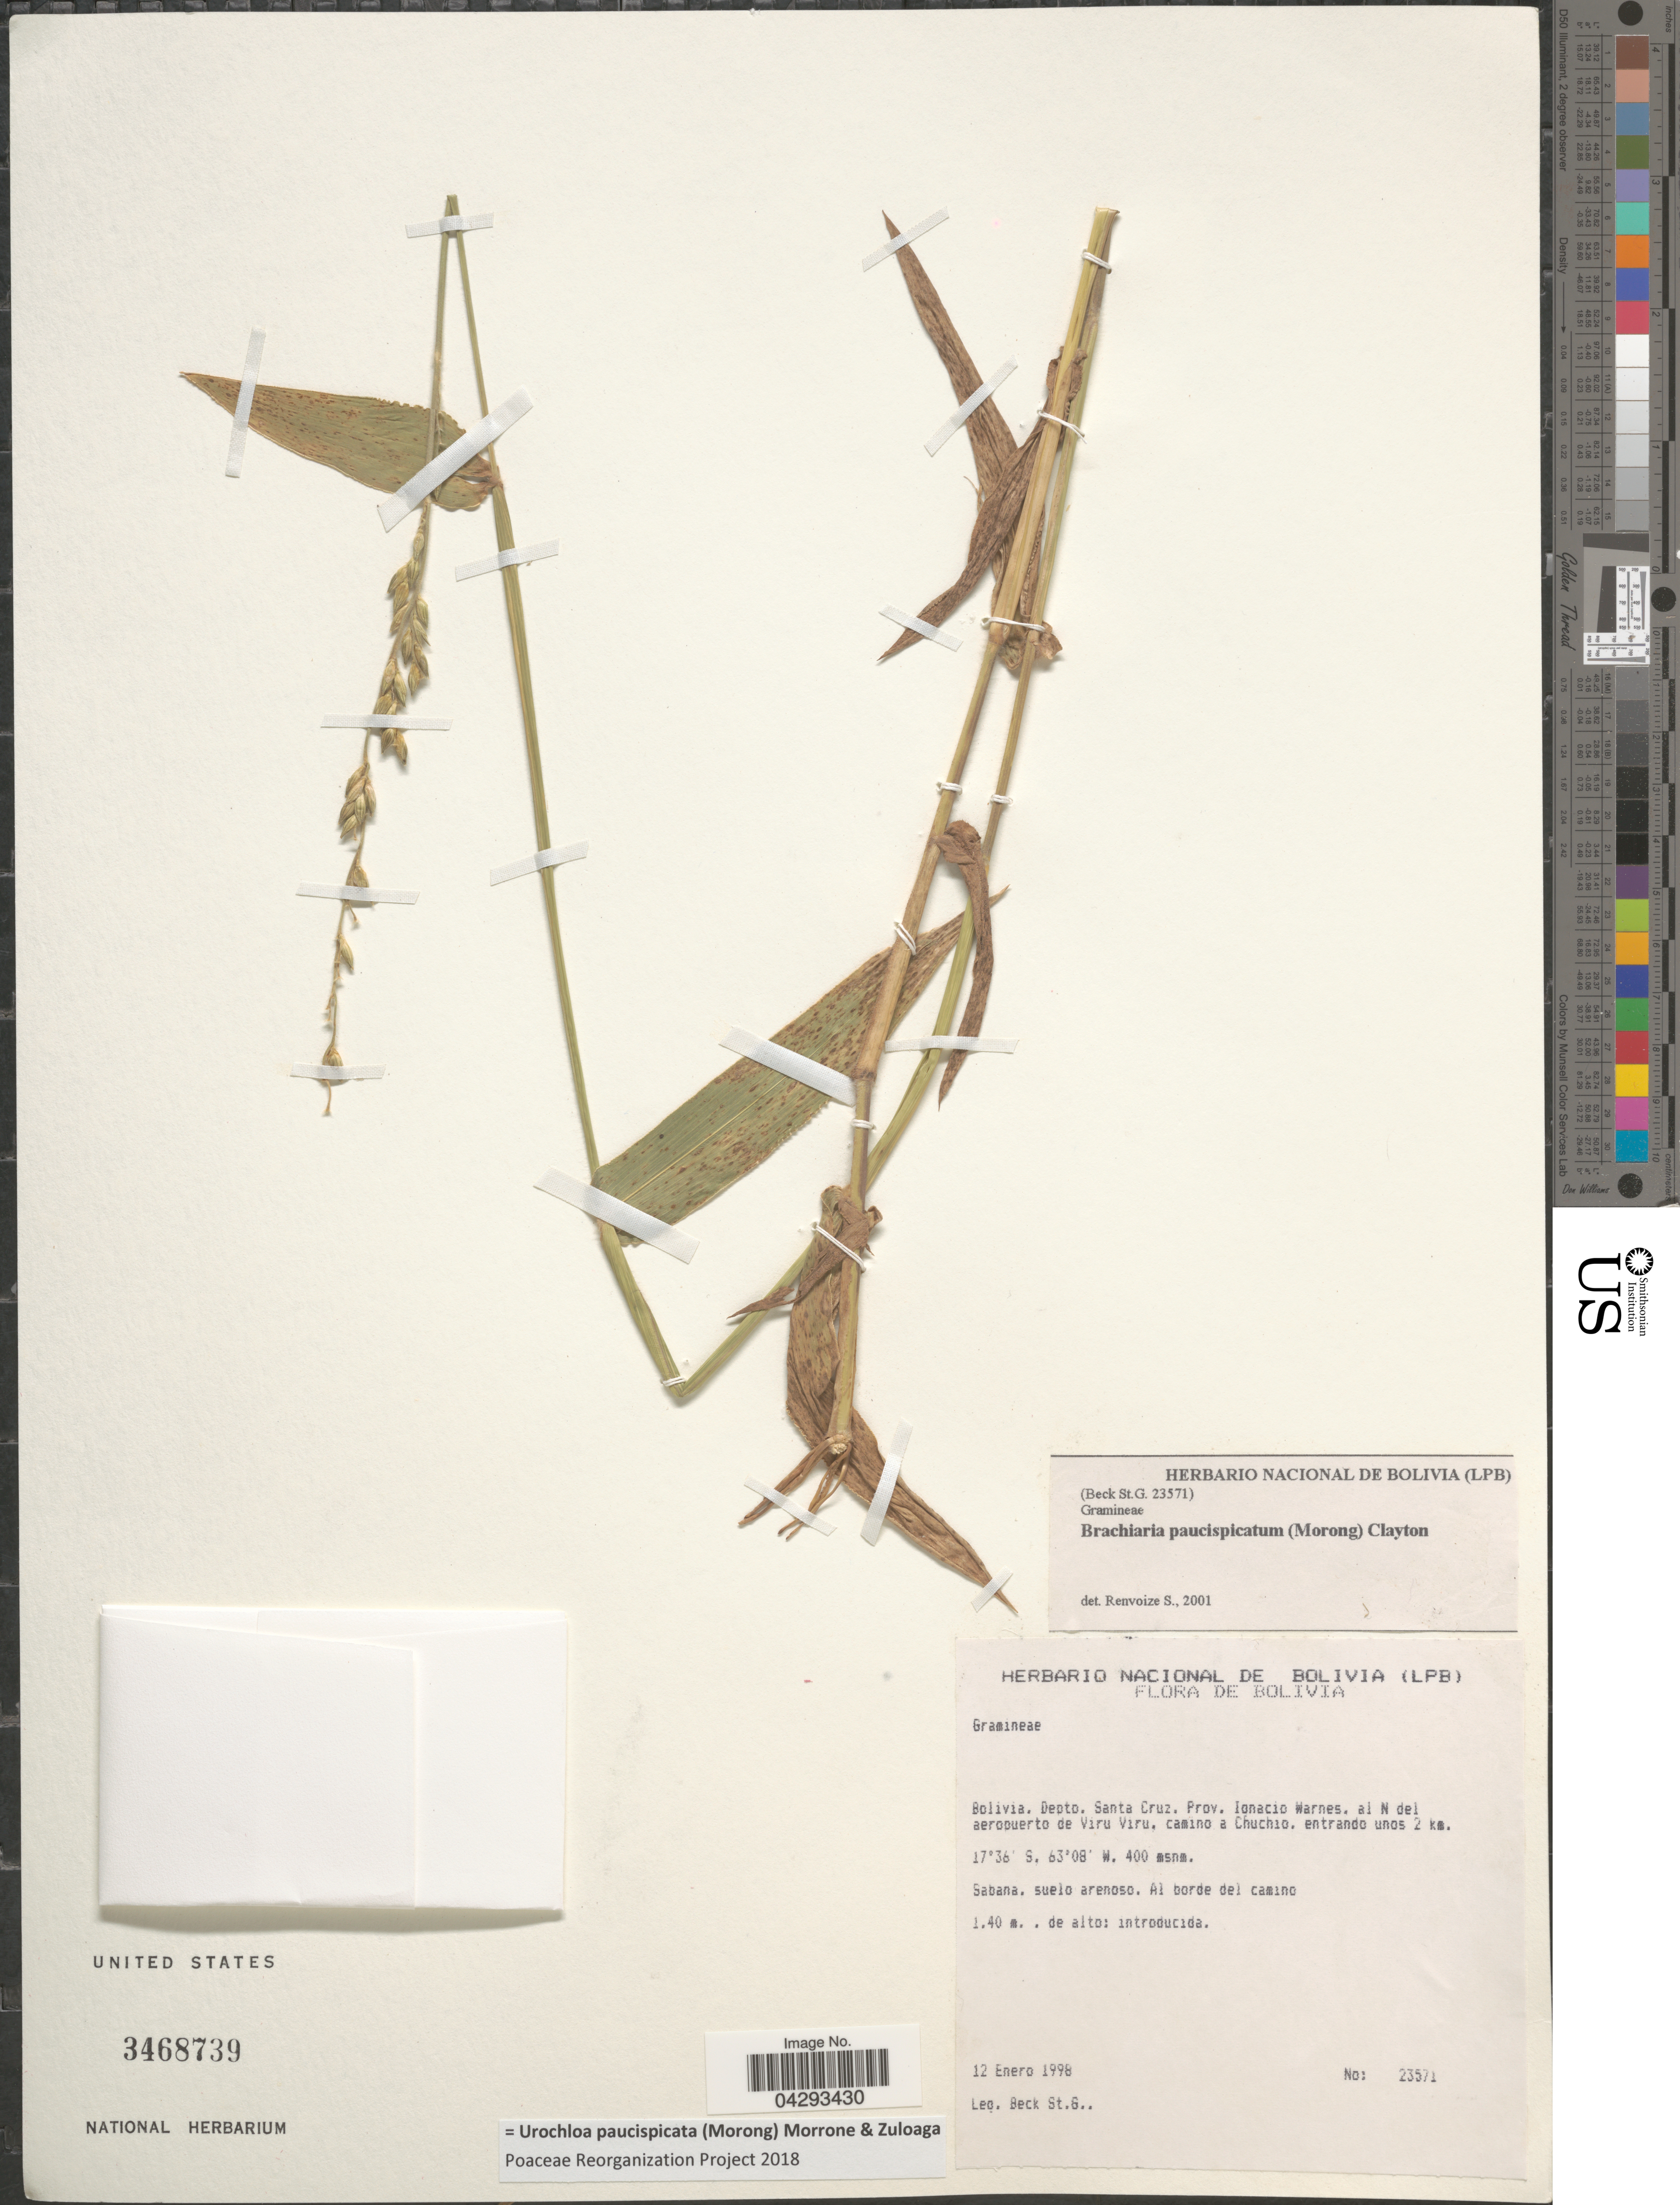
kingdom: Plantae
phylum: Tracheophyta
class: Liliopsida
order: Poales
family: Poaceae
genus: Urochloa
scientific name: Urochloa paucispicata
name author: (Morong) Morrone & Zuloaga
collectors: S. G. Beck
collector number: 23571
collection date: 1998-01-12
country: Bolivia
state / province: Santa Cruz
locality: Depto. Santa Cruz, Prov. Ignacio Warnes, al N del aeropuerto de Viru Viru, camino a Chuchio, entrando unos 2 Km.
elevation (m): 400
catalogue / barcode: US 3468739